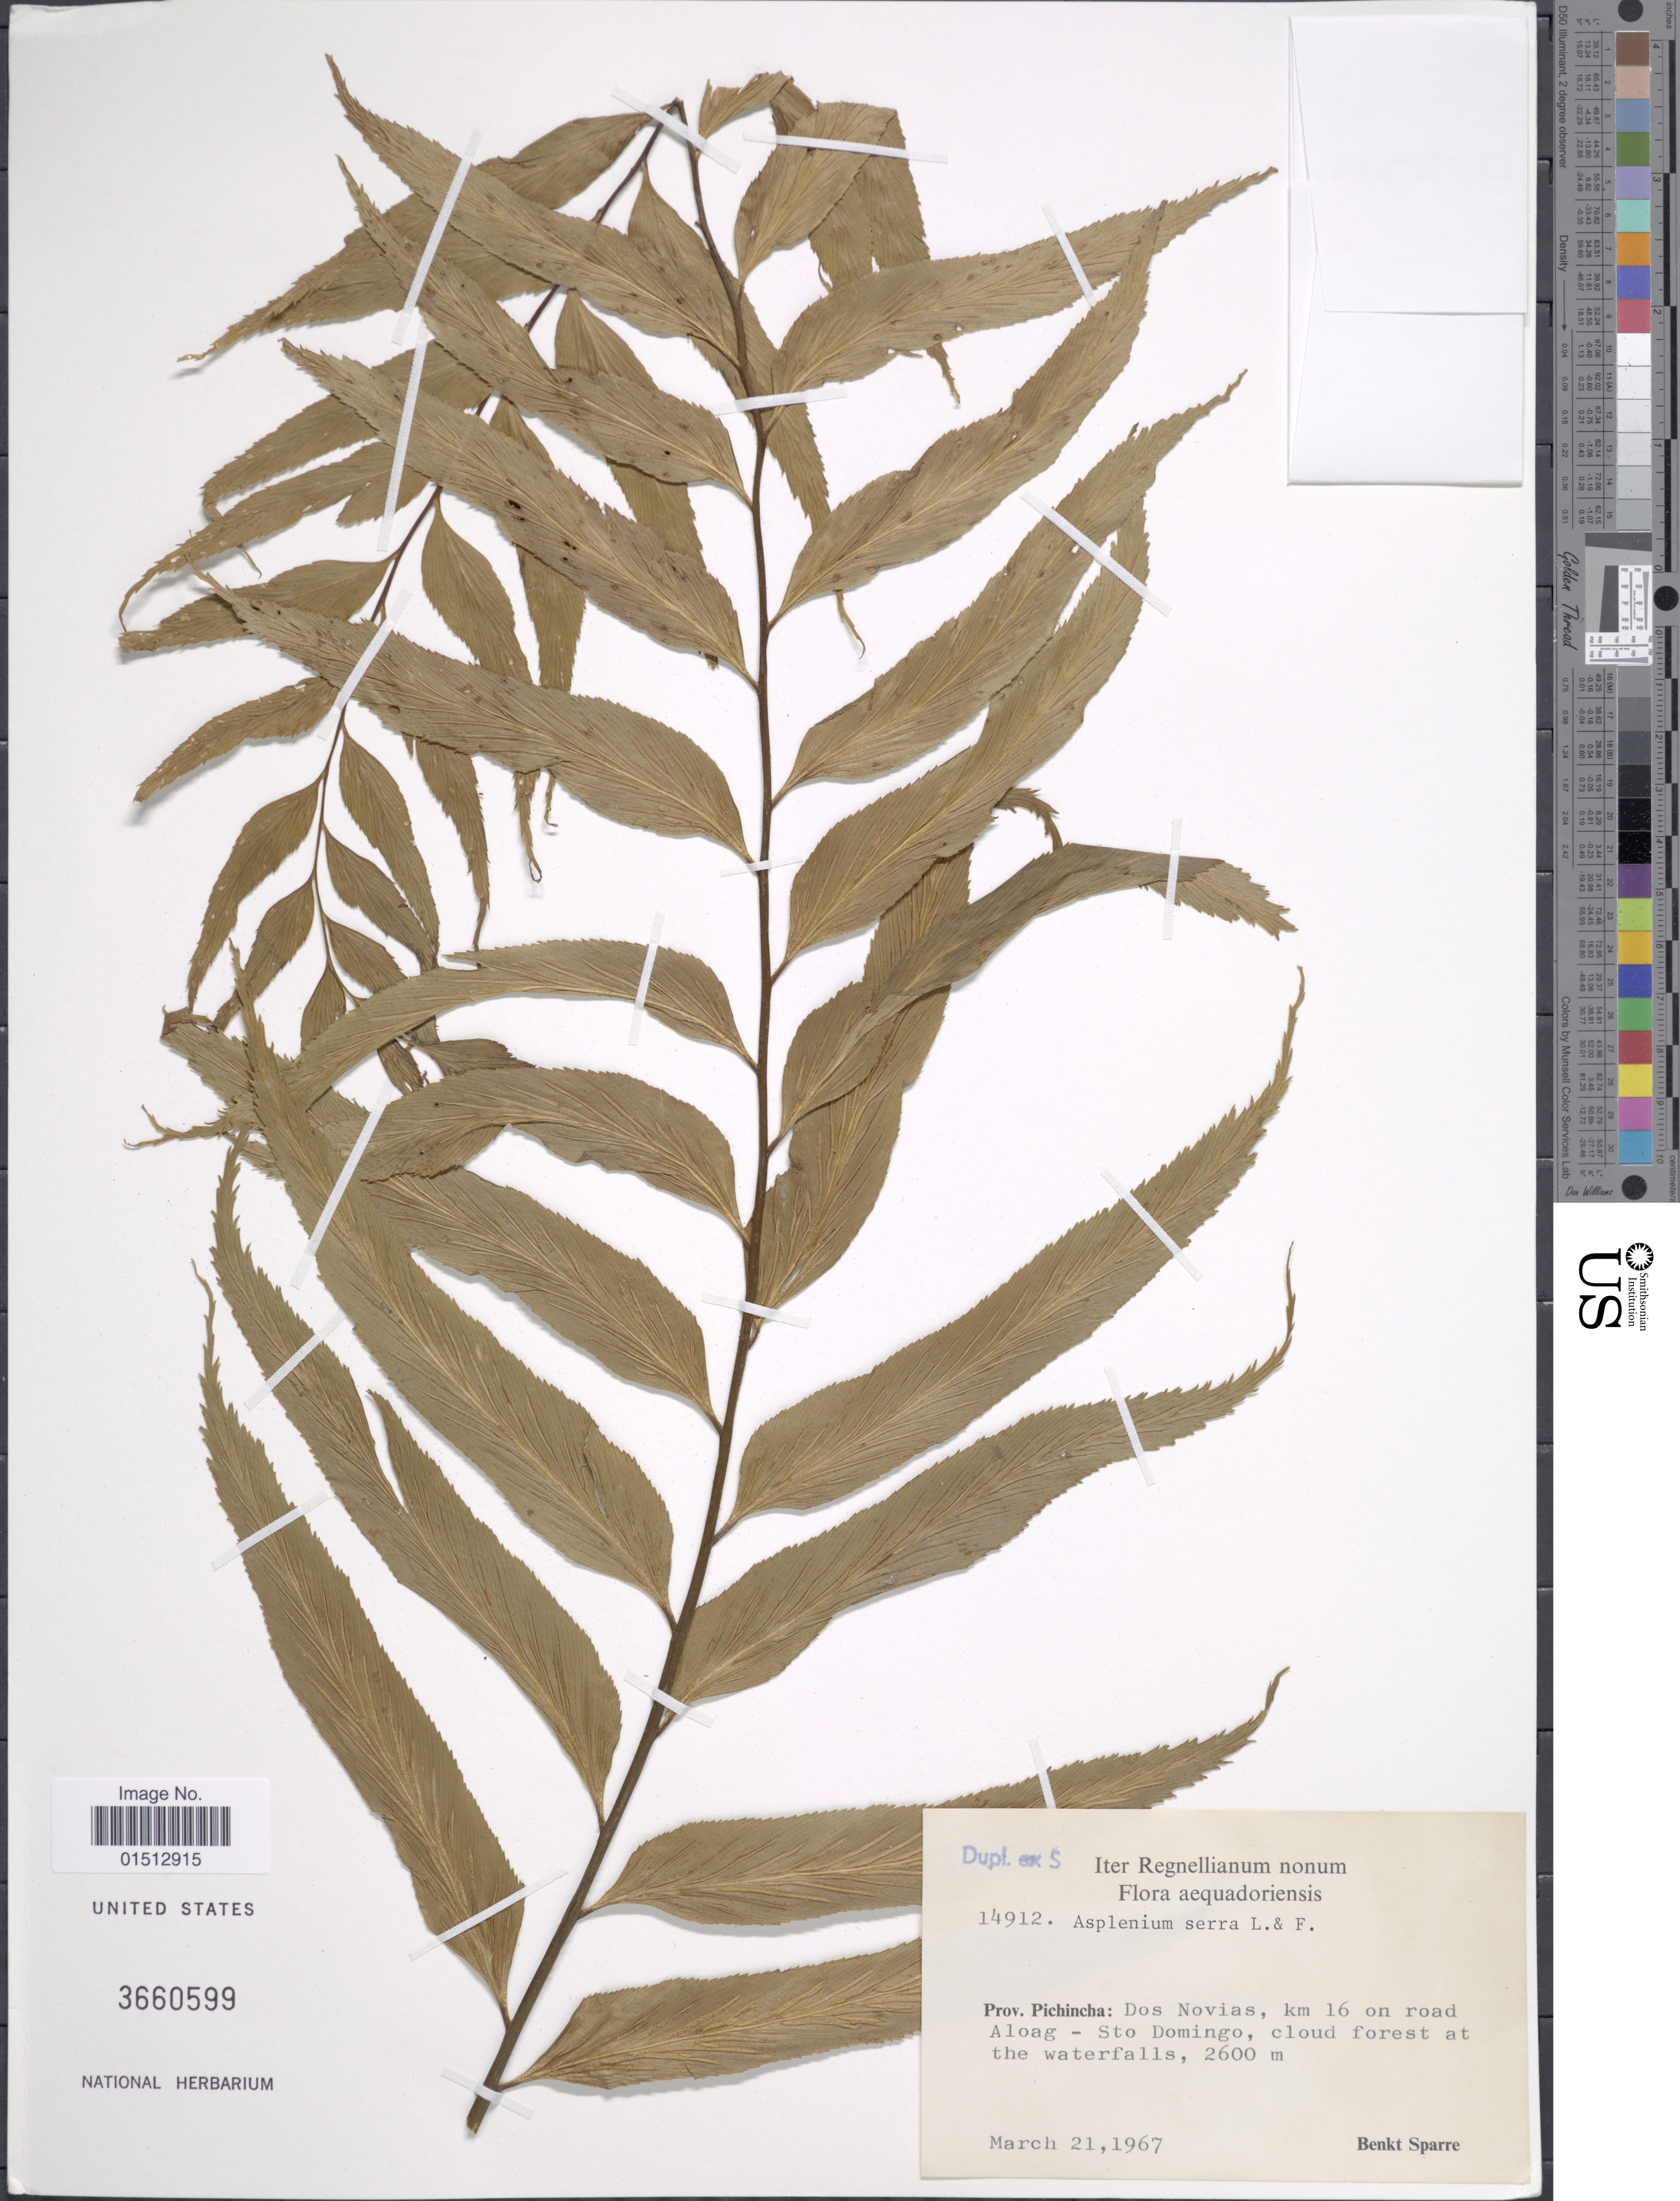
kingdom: Plantae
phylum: Tracheophyta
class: Polypodiopsida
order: Polypodiales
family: Aspleniaceae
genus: Asplenium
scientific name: Asplenium serra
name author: Langsd. & Fisch.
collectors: B. Sparre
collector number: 14912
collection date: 1967-03-21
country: Ecuador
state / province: Pichincha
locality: Aequadoriensis, Prov. Pichincha: Dos Novias, km 16 on road Aloag - Sto Domingo, cloud forest at the waterfalls.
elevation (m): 2600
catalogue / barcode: US 3660599